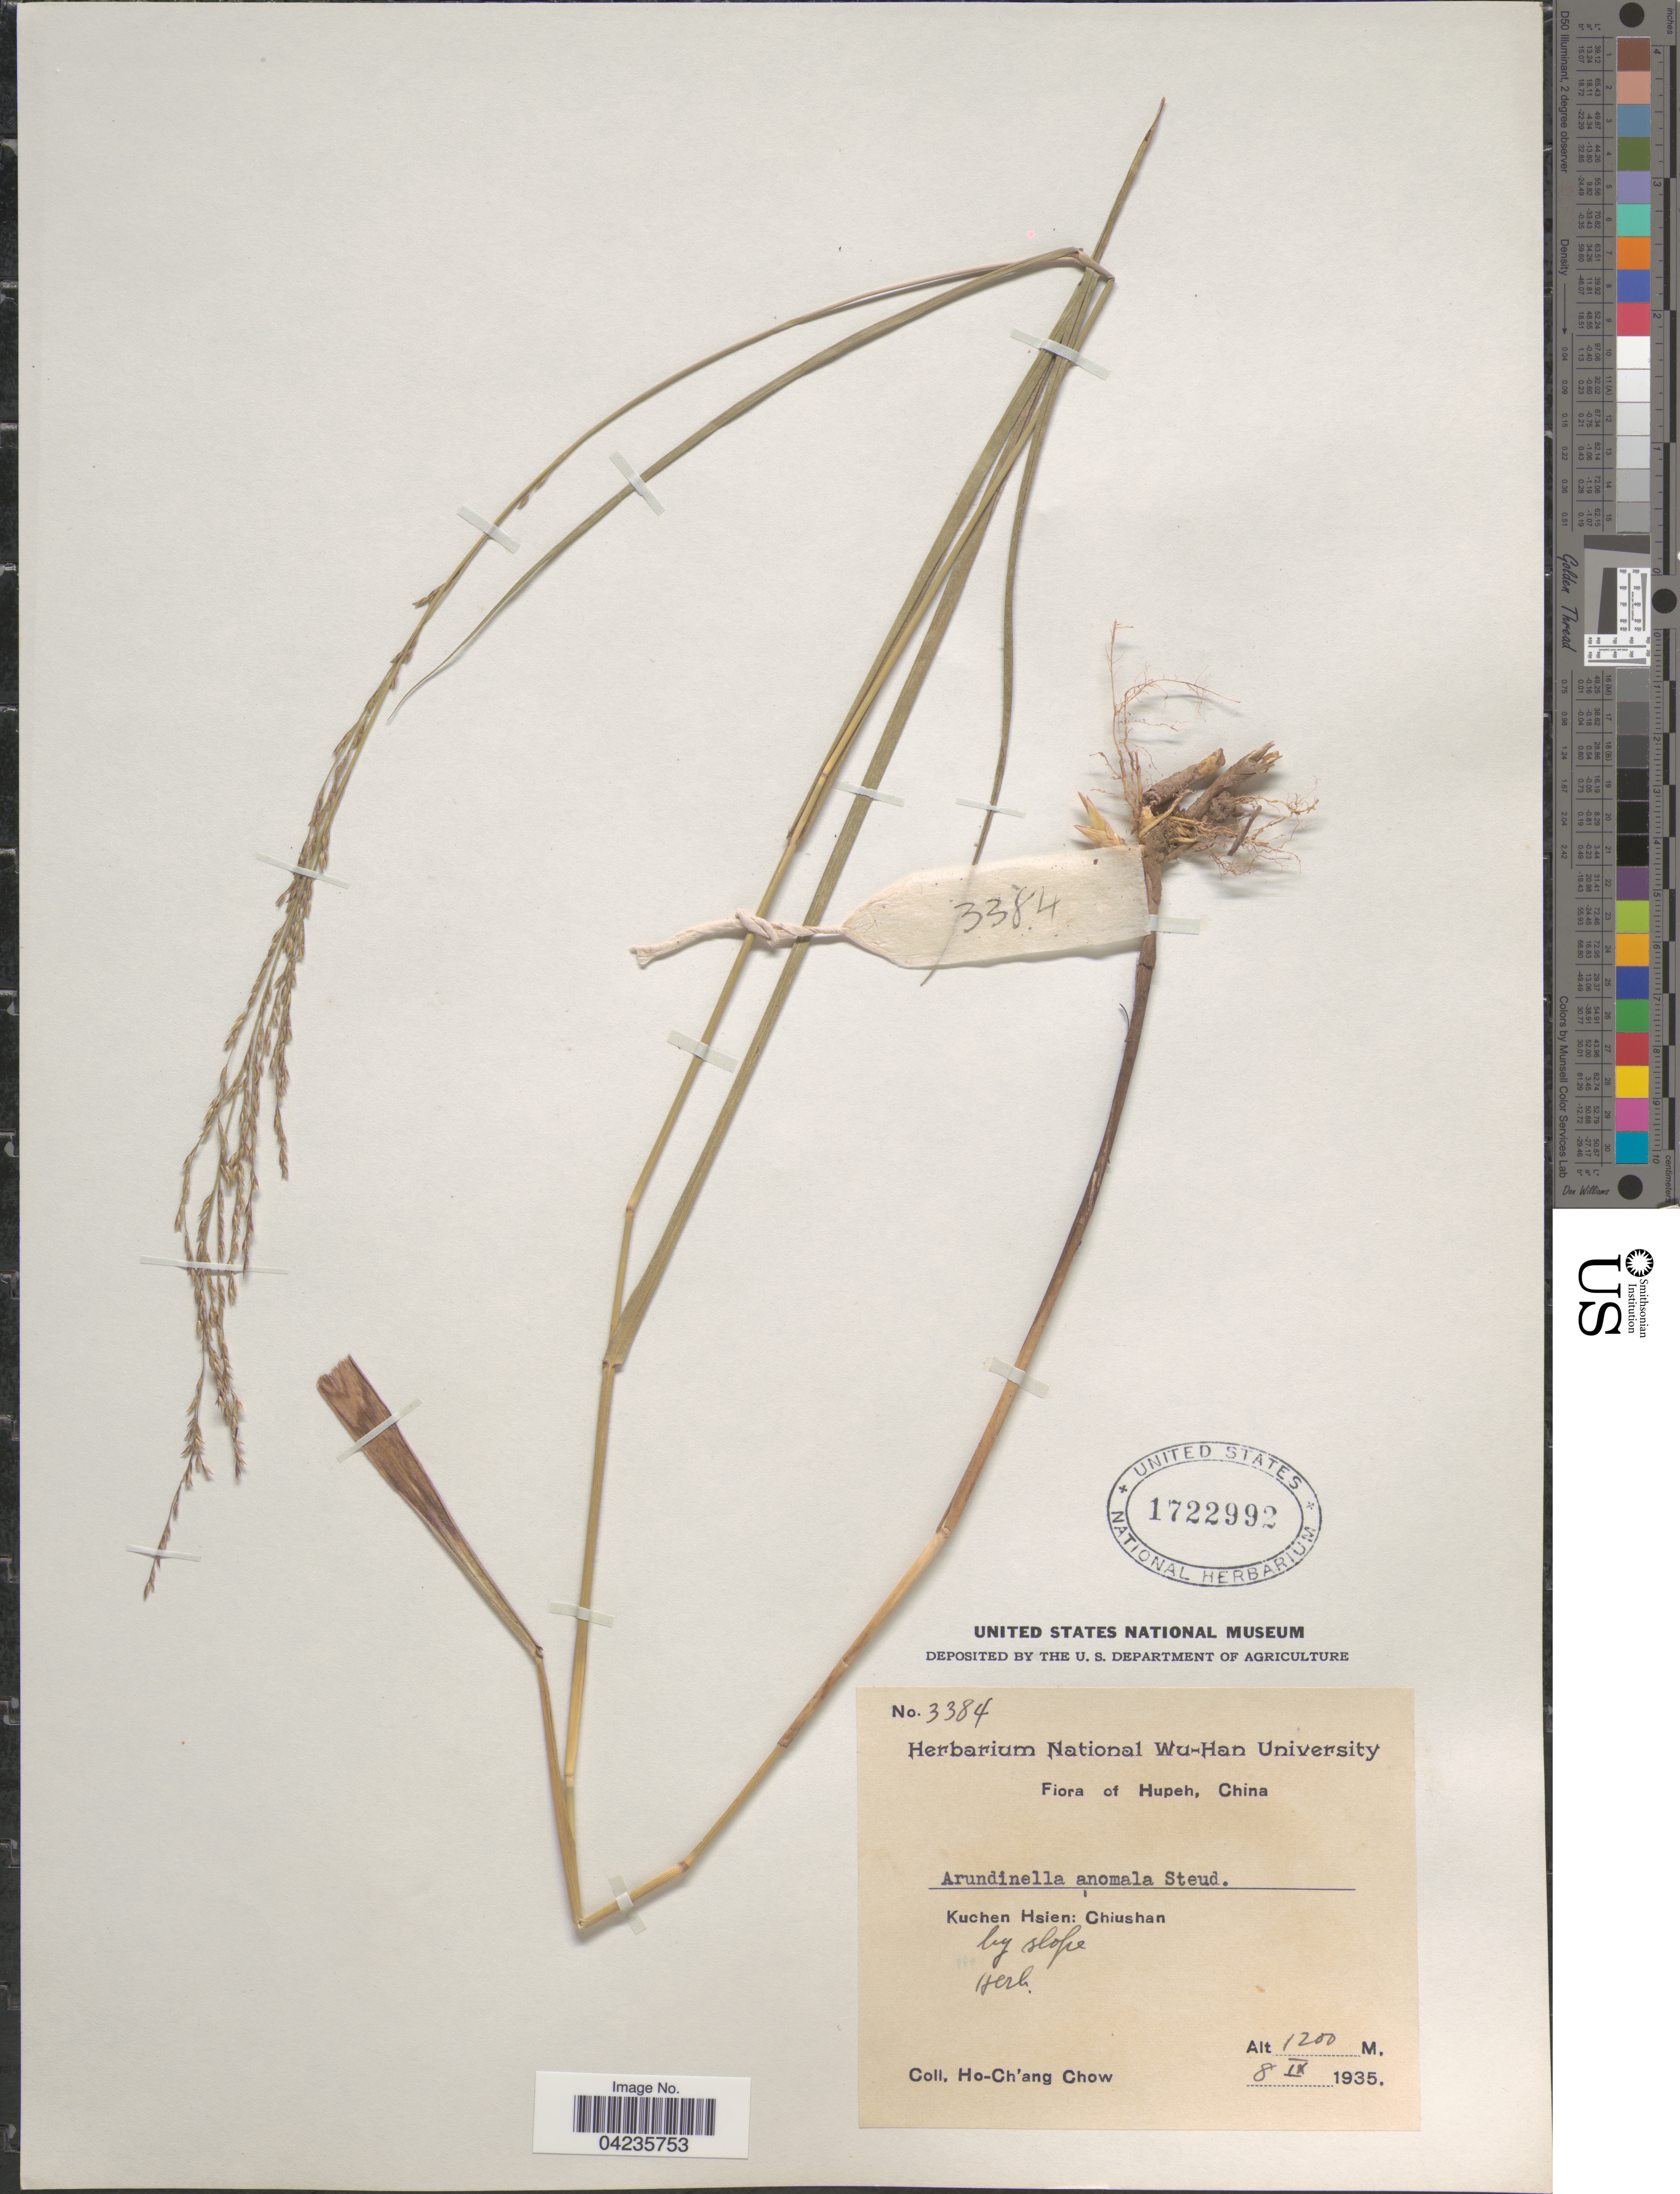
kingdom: Plantae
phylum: Tracheophyta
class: Liliopsida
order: Poales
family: Poaceae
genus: Arundinella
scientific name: Arundinella hirta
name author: (Thunb.) Tanaka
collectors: H. Chow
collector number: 3384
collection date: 1935-09-08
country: China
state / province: Hubei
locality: Hupeh. Kuchen Hsien: Chiushan.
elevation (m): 1200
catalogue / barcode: US 1722992